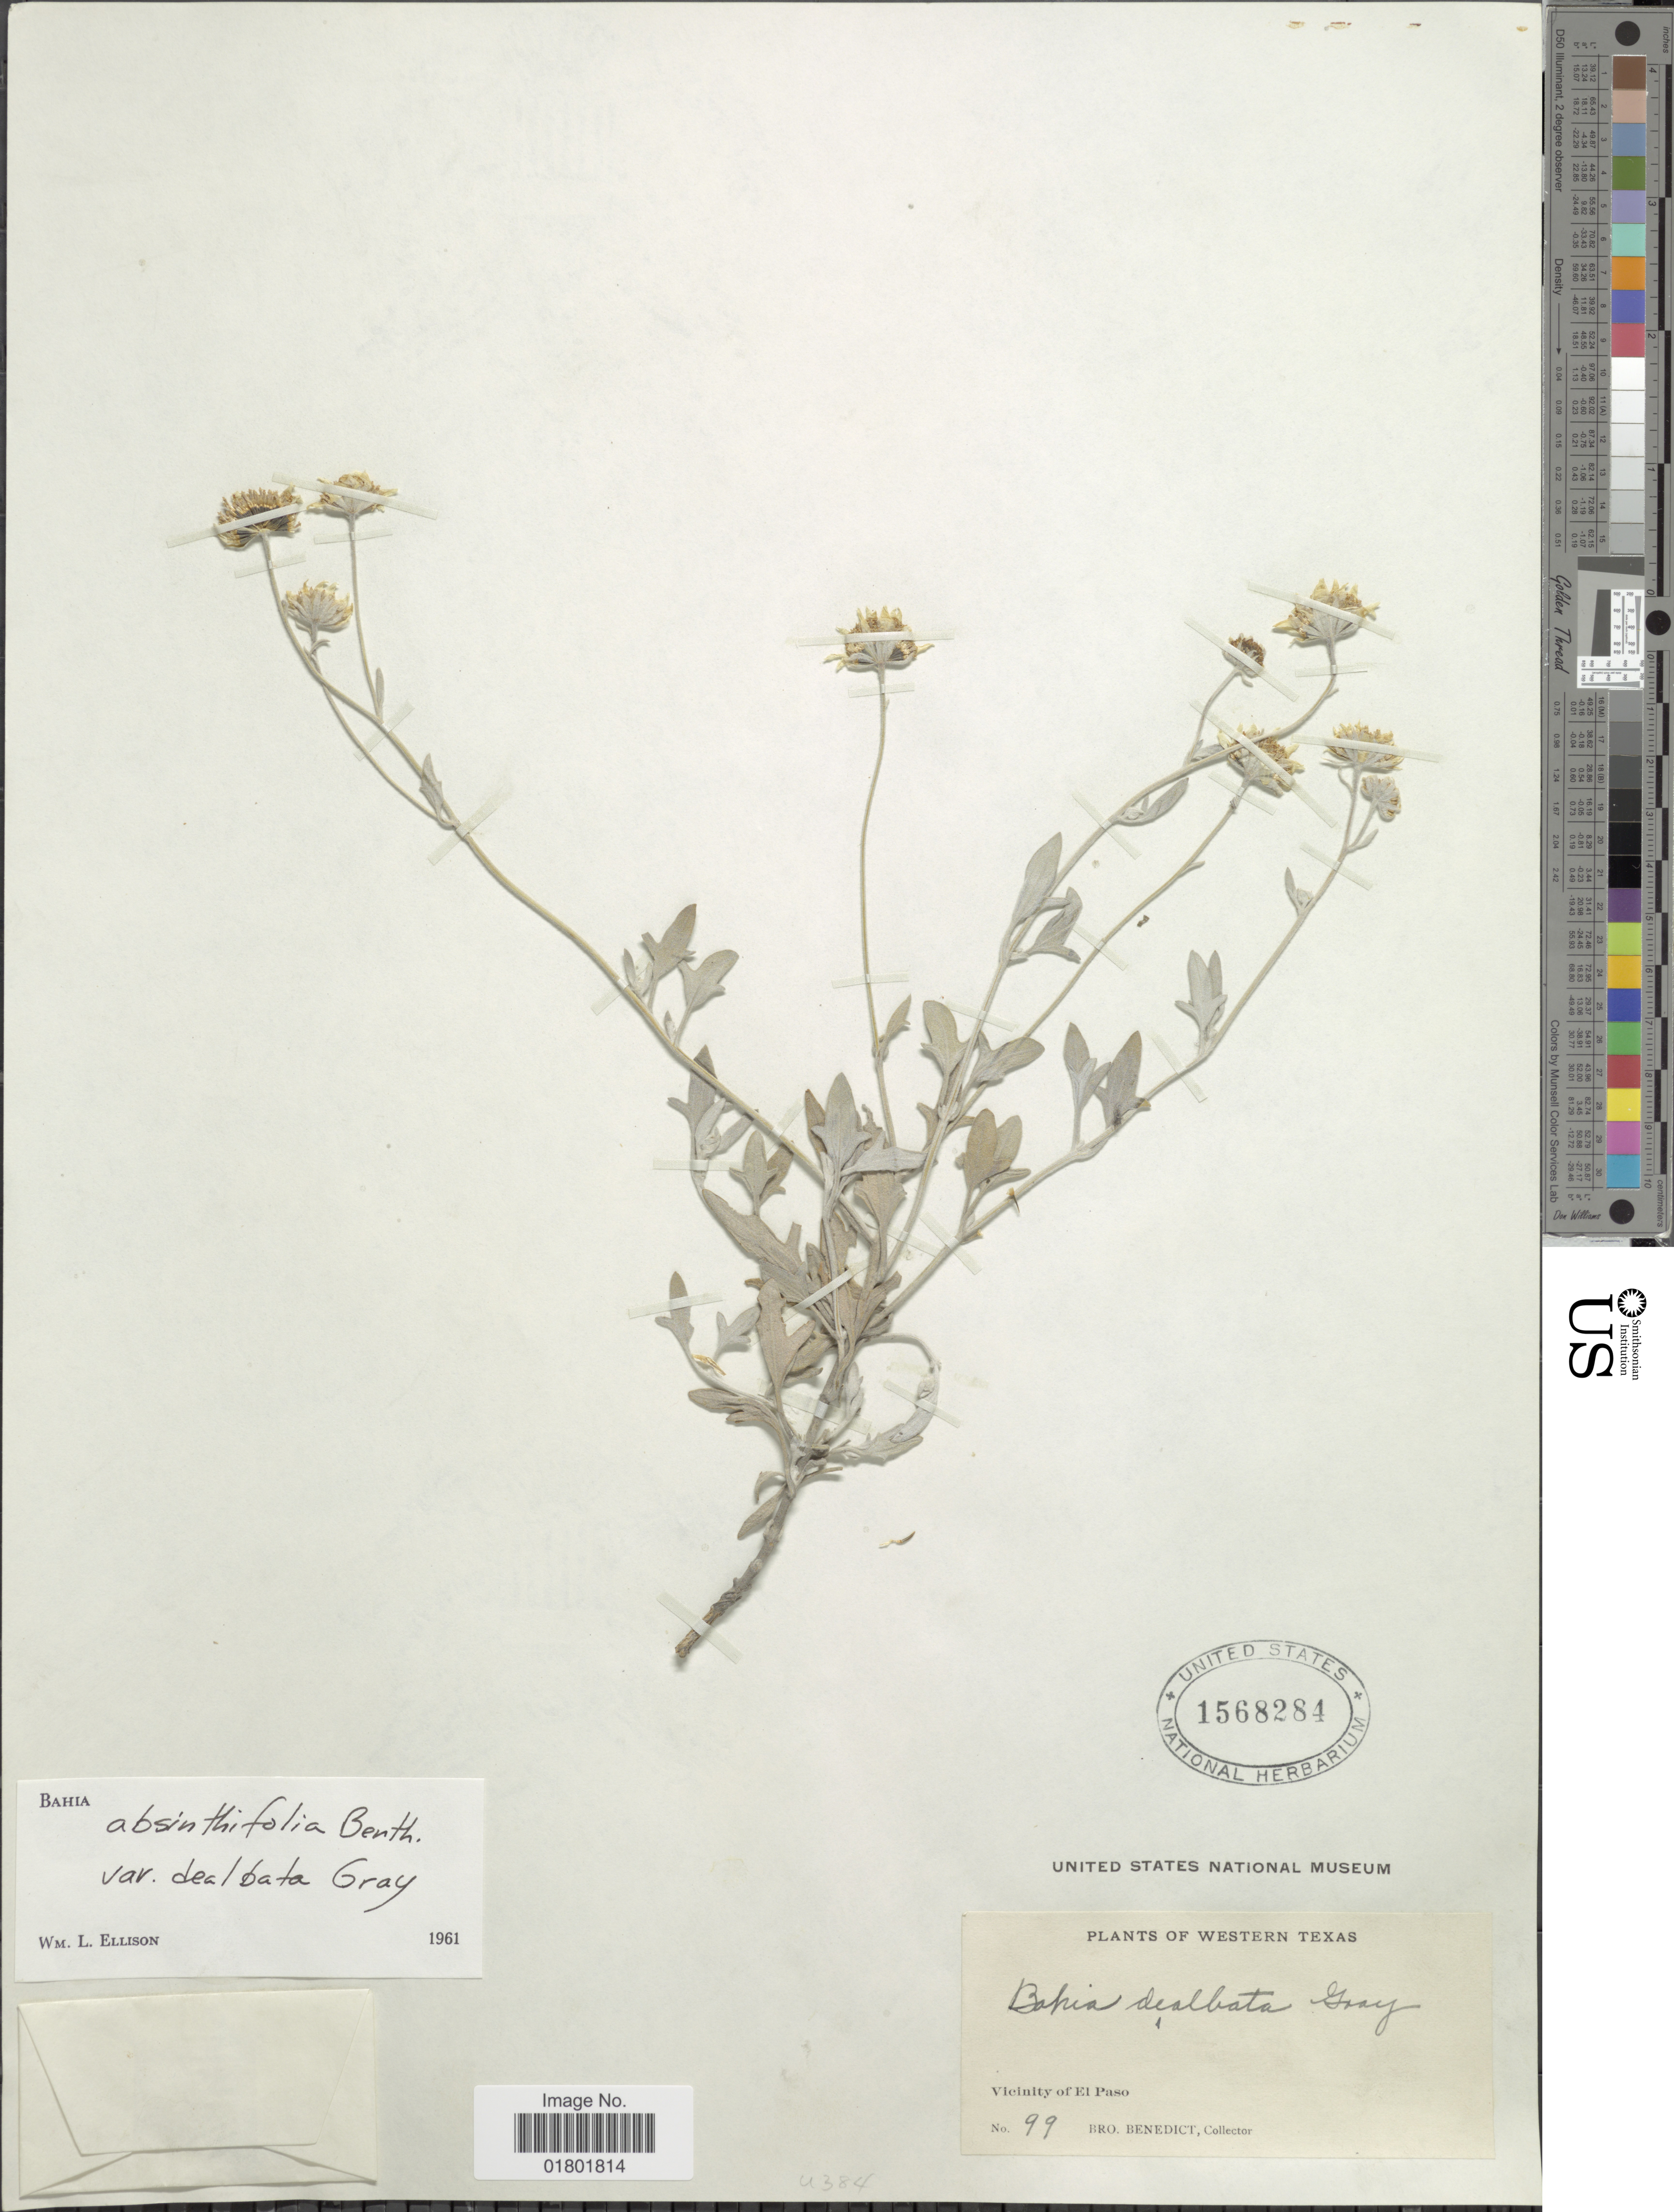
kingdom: Plantae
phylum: Tracheophyta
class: Magnoliopsida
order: Asterales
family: Asteraceae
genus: Bahia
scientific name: Bahia absinthifolia var. dealbata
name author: A. Gray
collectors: Bro. Benedict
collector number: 99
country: United States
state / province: Texas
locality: Westernn Texas, Vicinity of El Paso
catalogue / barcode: US 1568284